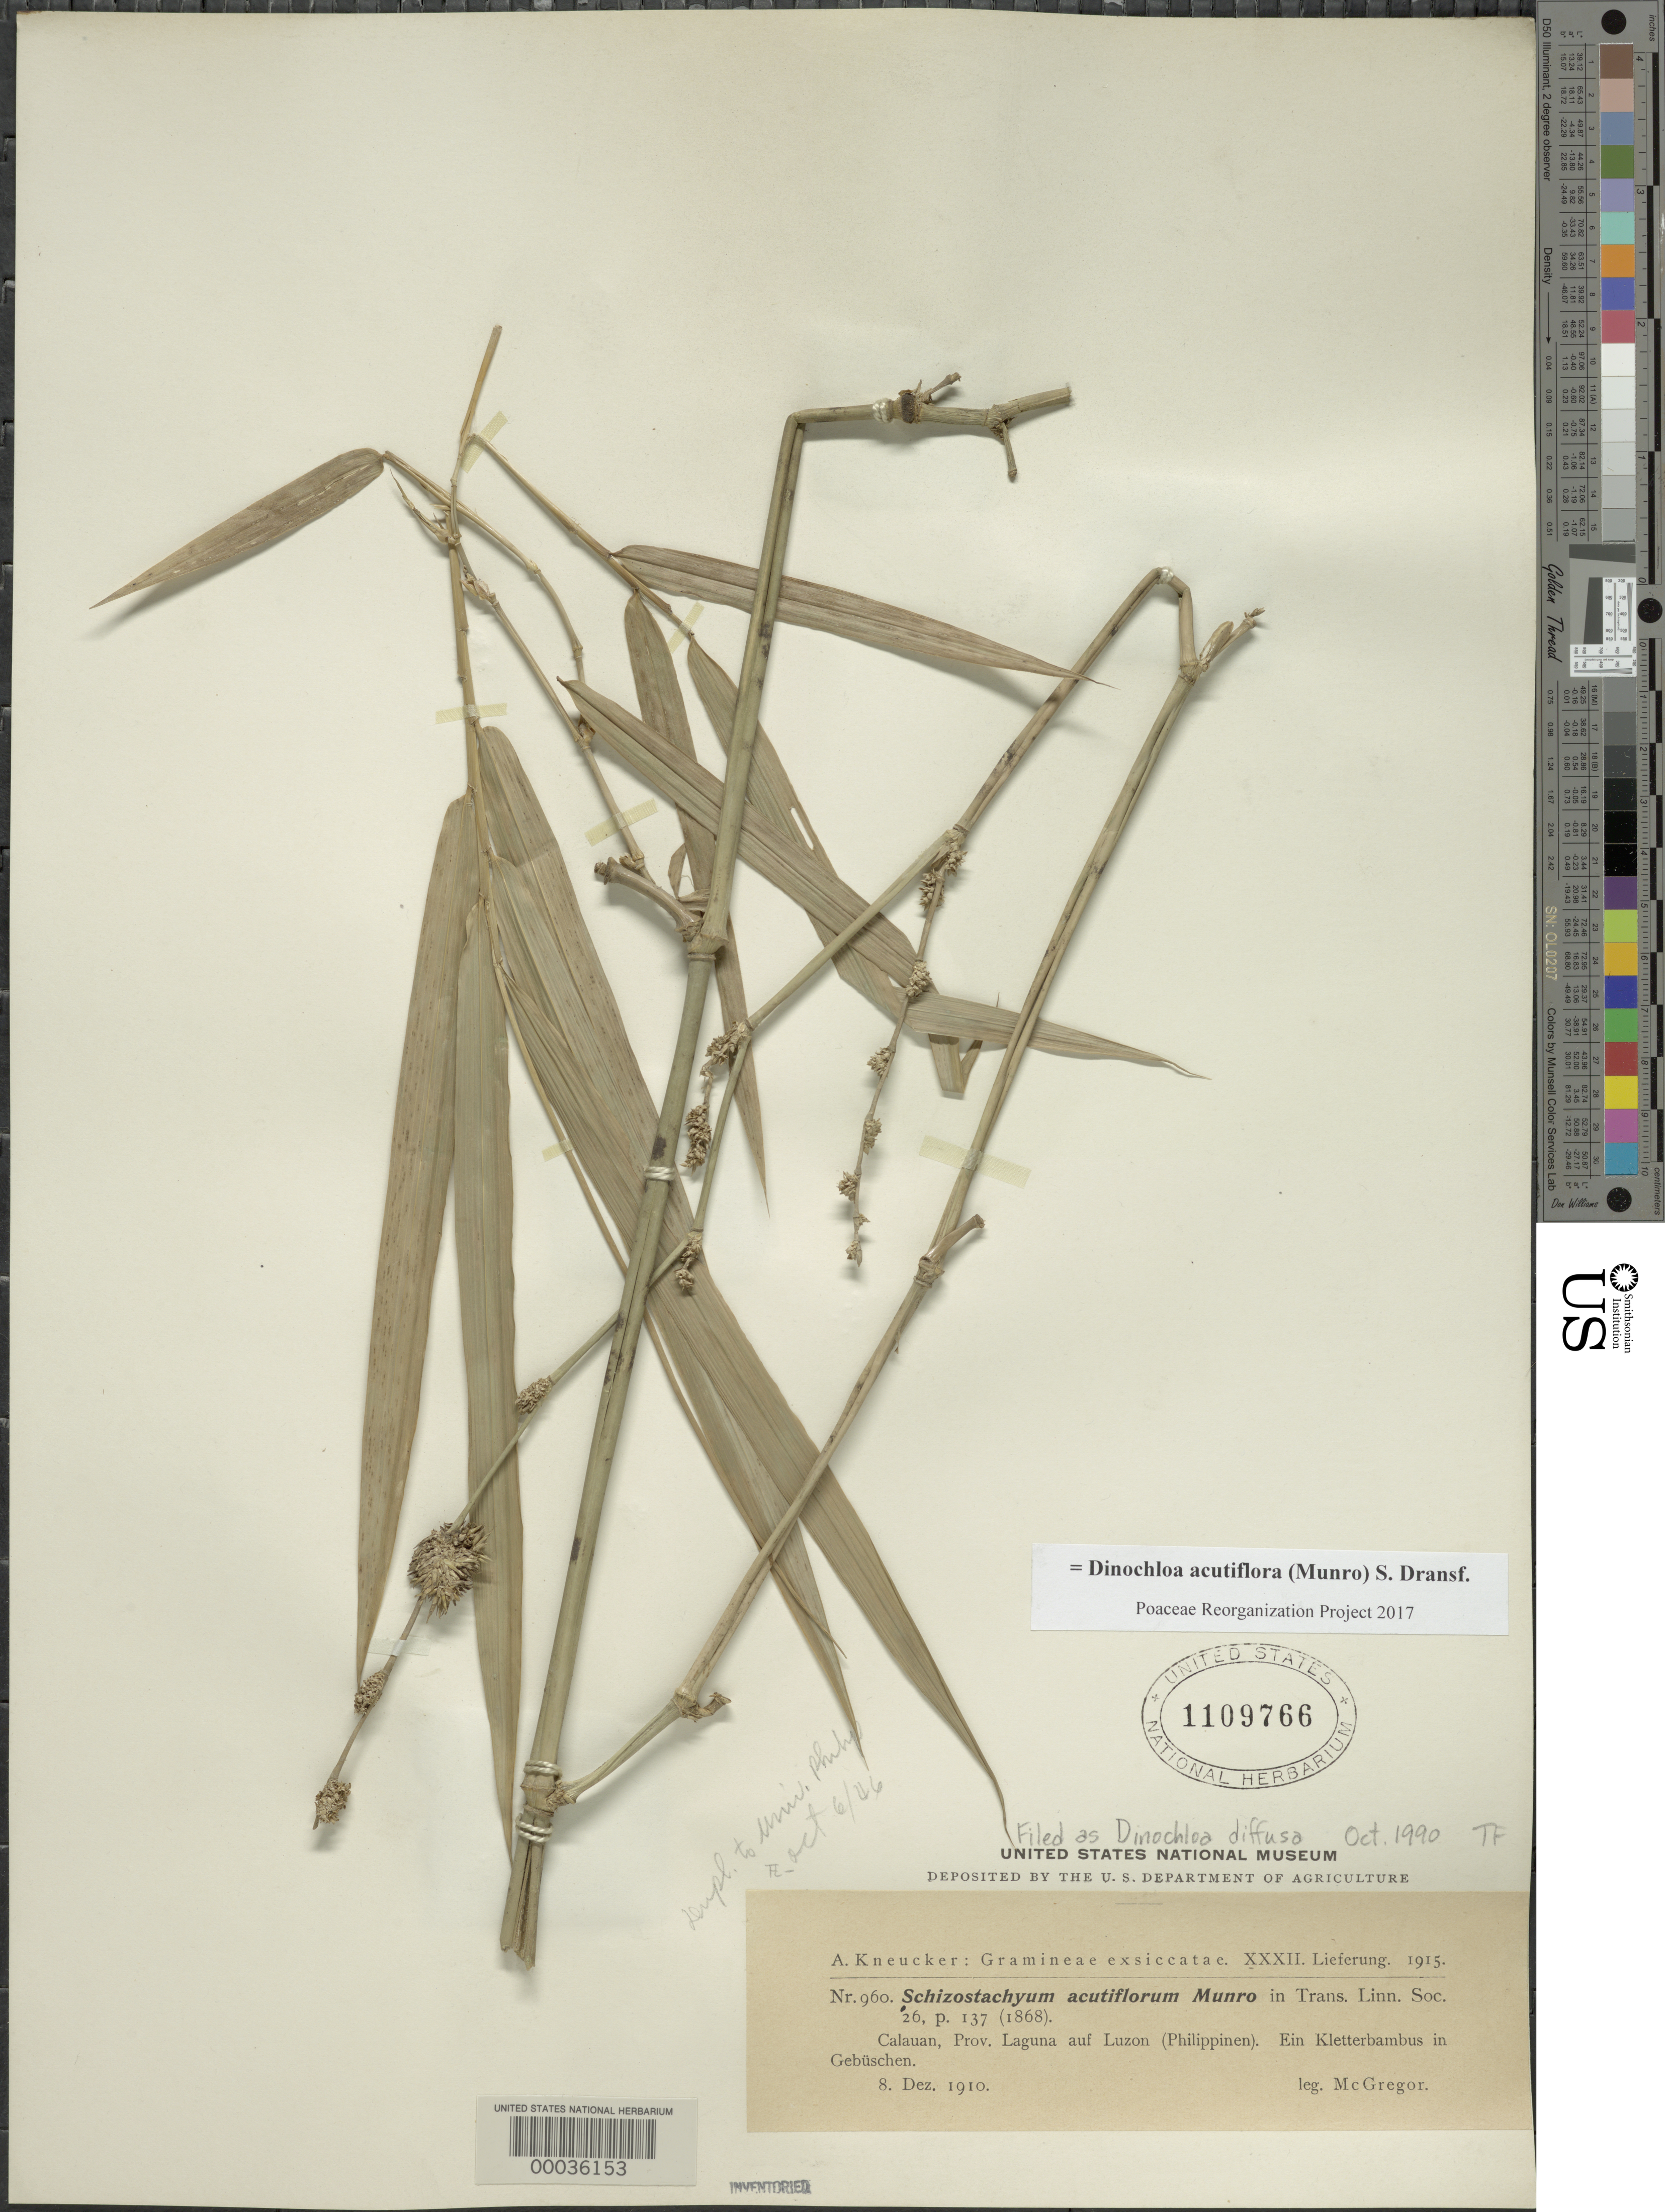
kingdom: Plantae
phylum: Tracheophyta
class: Liliopsida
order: Poales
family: Poaceae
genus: Dinochloa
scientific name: Dinochloa acutiflora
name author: (Munro) Soenarko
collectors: R. C. McGregor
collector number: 960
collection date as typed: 08 Dec 1910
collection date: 1910-12-08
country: Philippines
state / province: Calabarzon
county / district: Laguna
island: Luzon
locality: Calauan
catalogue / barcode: US 1109766